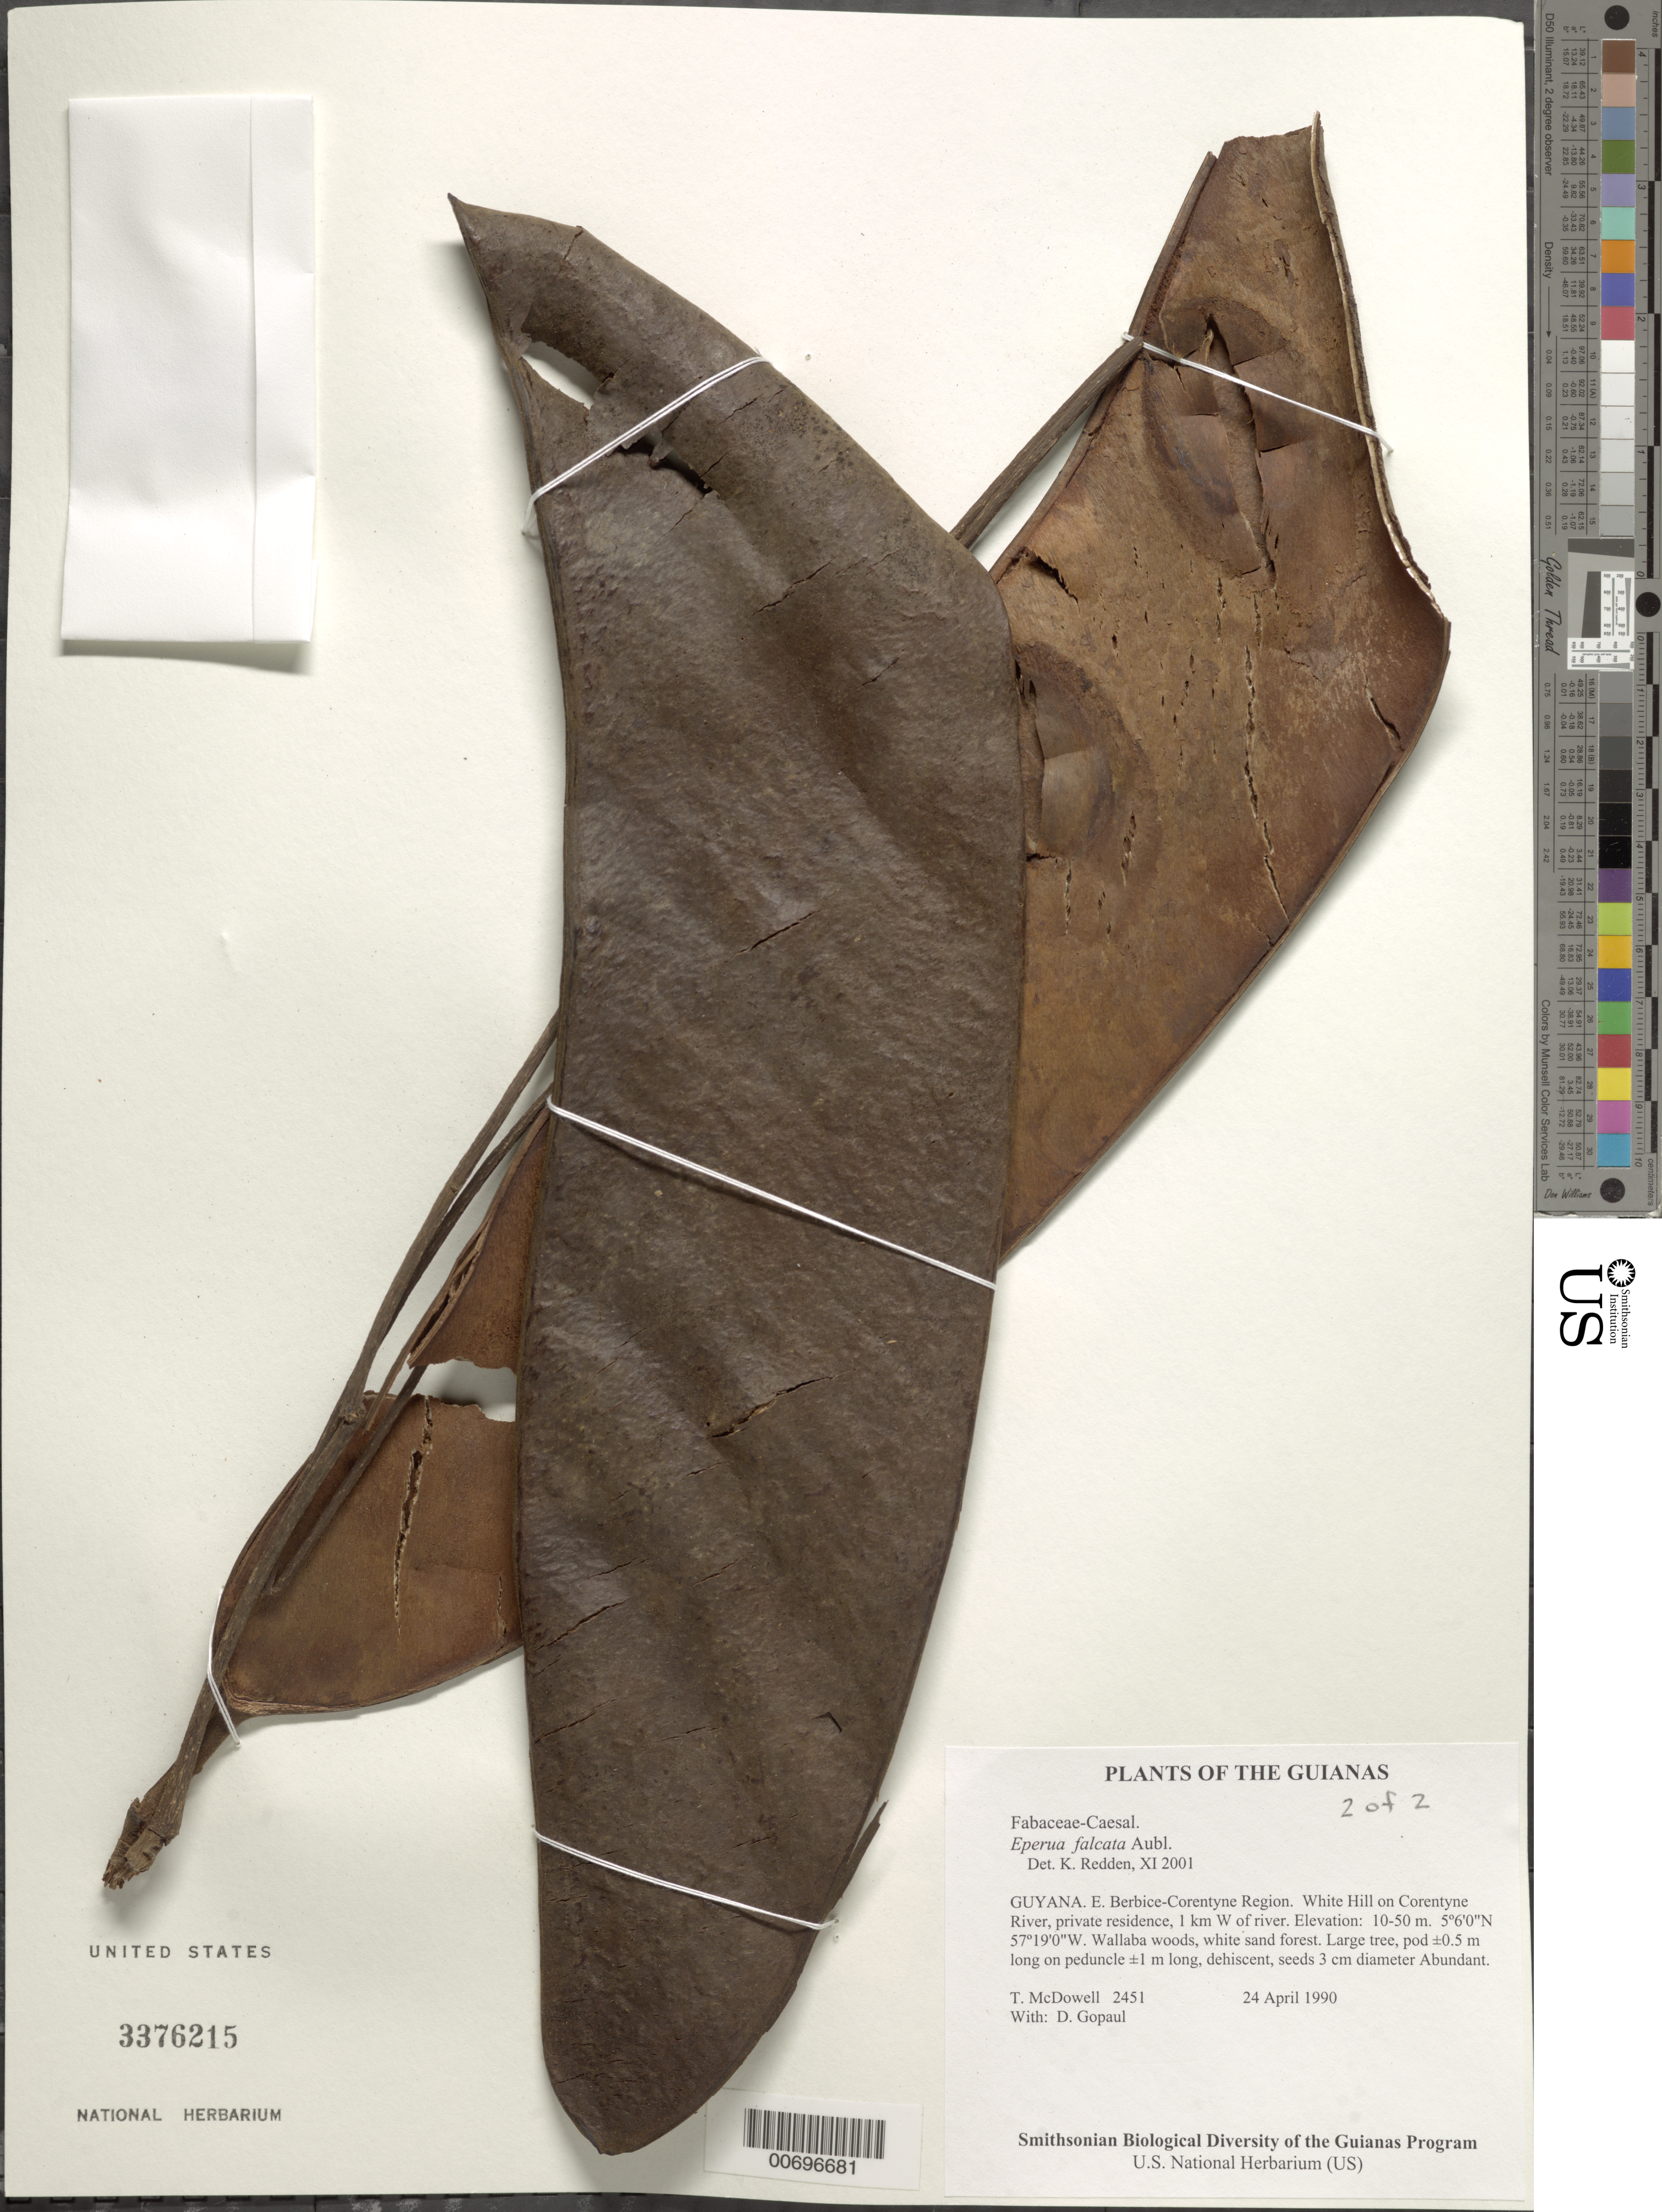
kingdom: Plantae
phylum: Tracheophyta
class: Magnoliopsida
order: Fabales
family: Fabaceae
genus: Eperua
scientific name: Eperua falcata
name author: Aubl.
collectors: T. McDowell & D. Gopaul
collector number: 2451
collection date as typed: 24 April 1990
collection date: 1990-04-24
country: Guyana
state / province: E. Berbice-Corentyne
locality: White Hill on Corentyne River, private residence, 1 km W of river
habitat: Wallaba woods, white sand forest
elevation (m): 10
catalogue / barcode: US 3376215